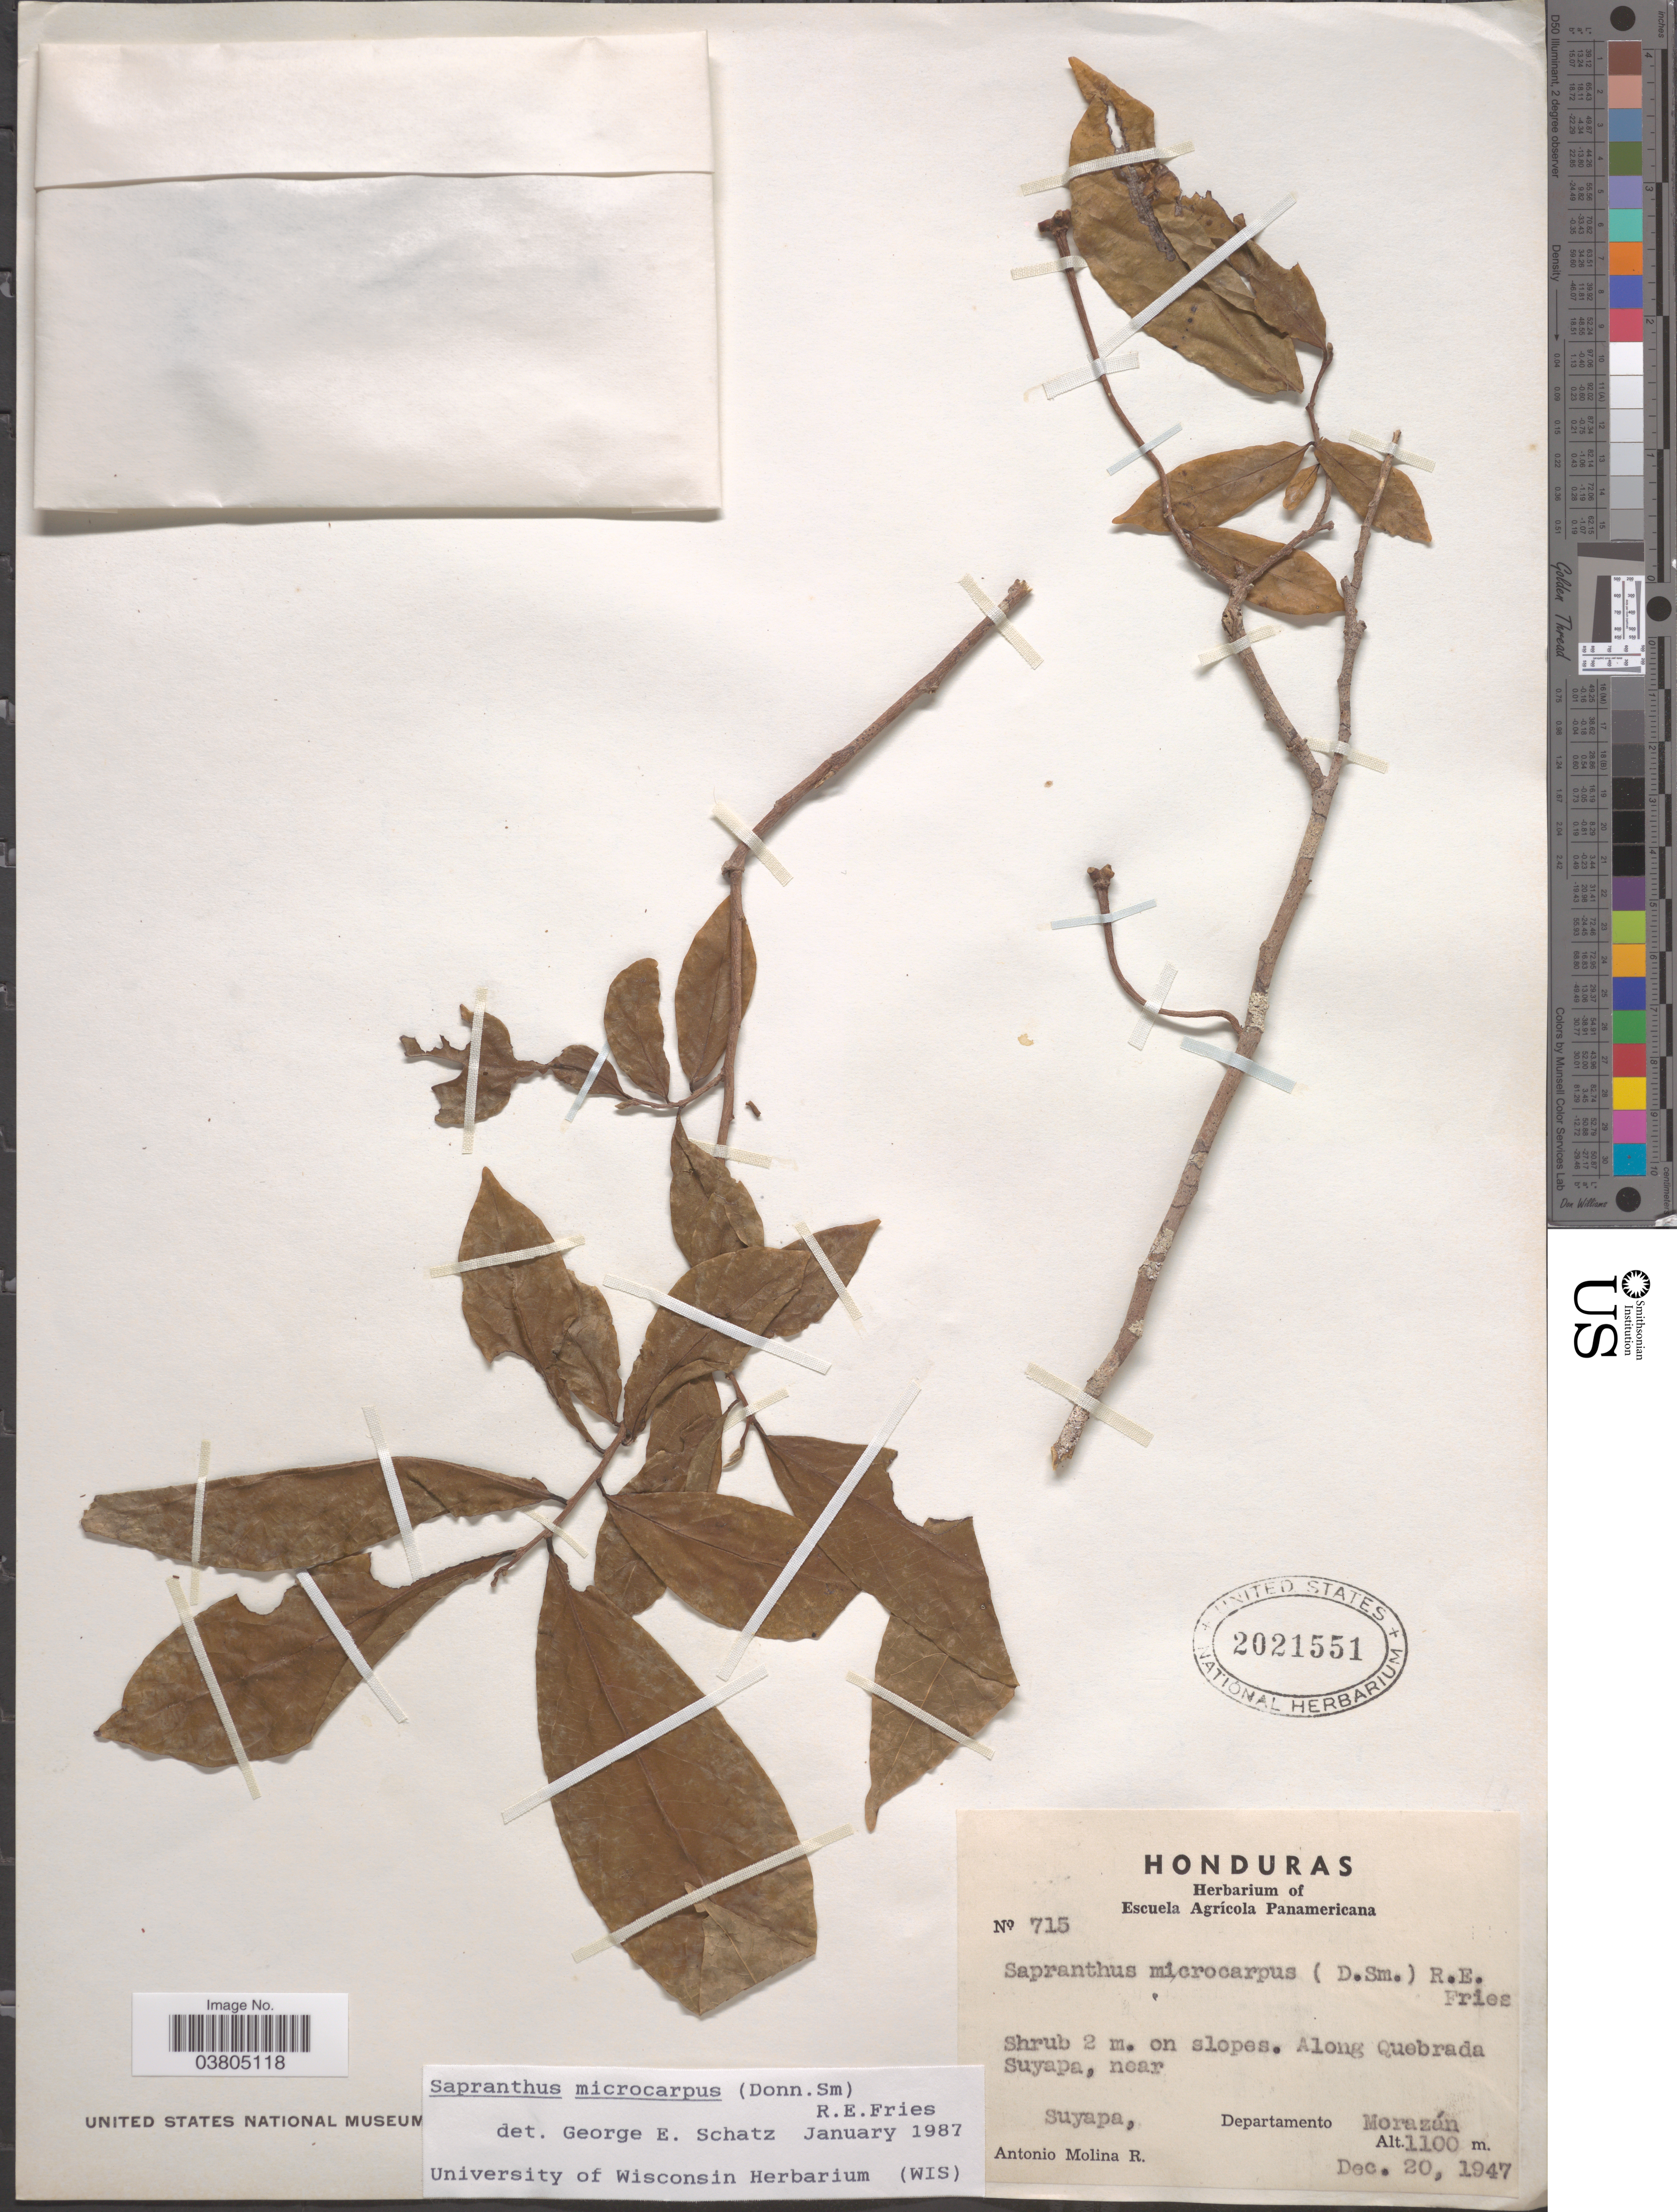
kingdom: Plantae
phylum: Tracheophyta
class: Magnoliopsida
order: Magnoliales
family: Annonaceae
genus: Sapranthus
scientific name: Sapranthus microcarpus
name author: (Donn. Sm.) R.E. Fr.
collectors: A. Molina R.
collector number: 715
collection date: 1947-12-20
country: Honduras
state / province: Fco. Morazán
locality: Along Quebrada Suyapa, near Suyapa, Departamento Morazán.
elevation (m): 1100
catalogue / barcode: US 2021551